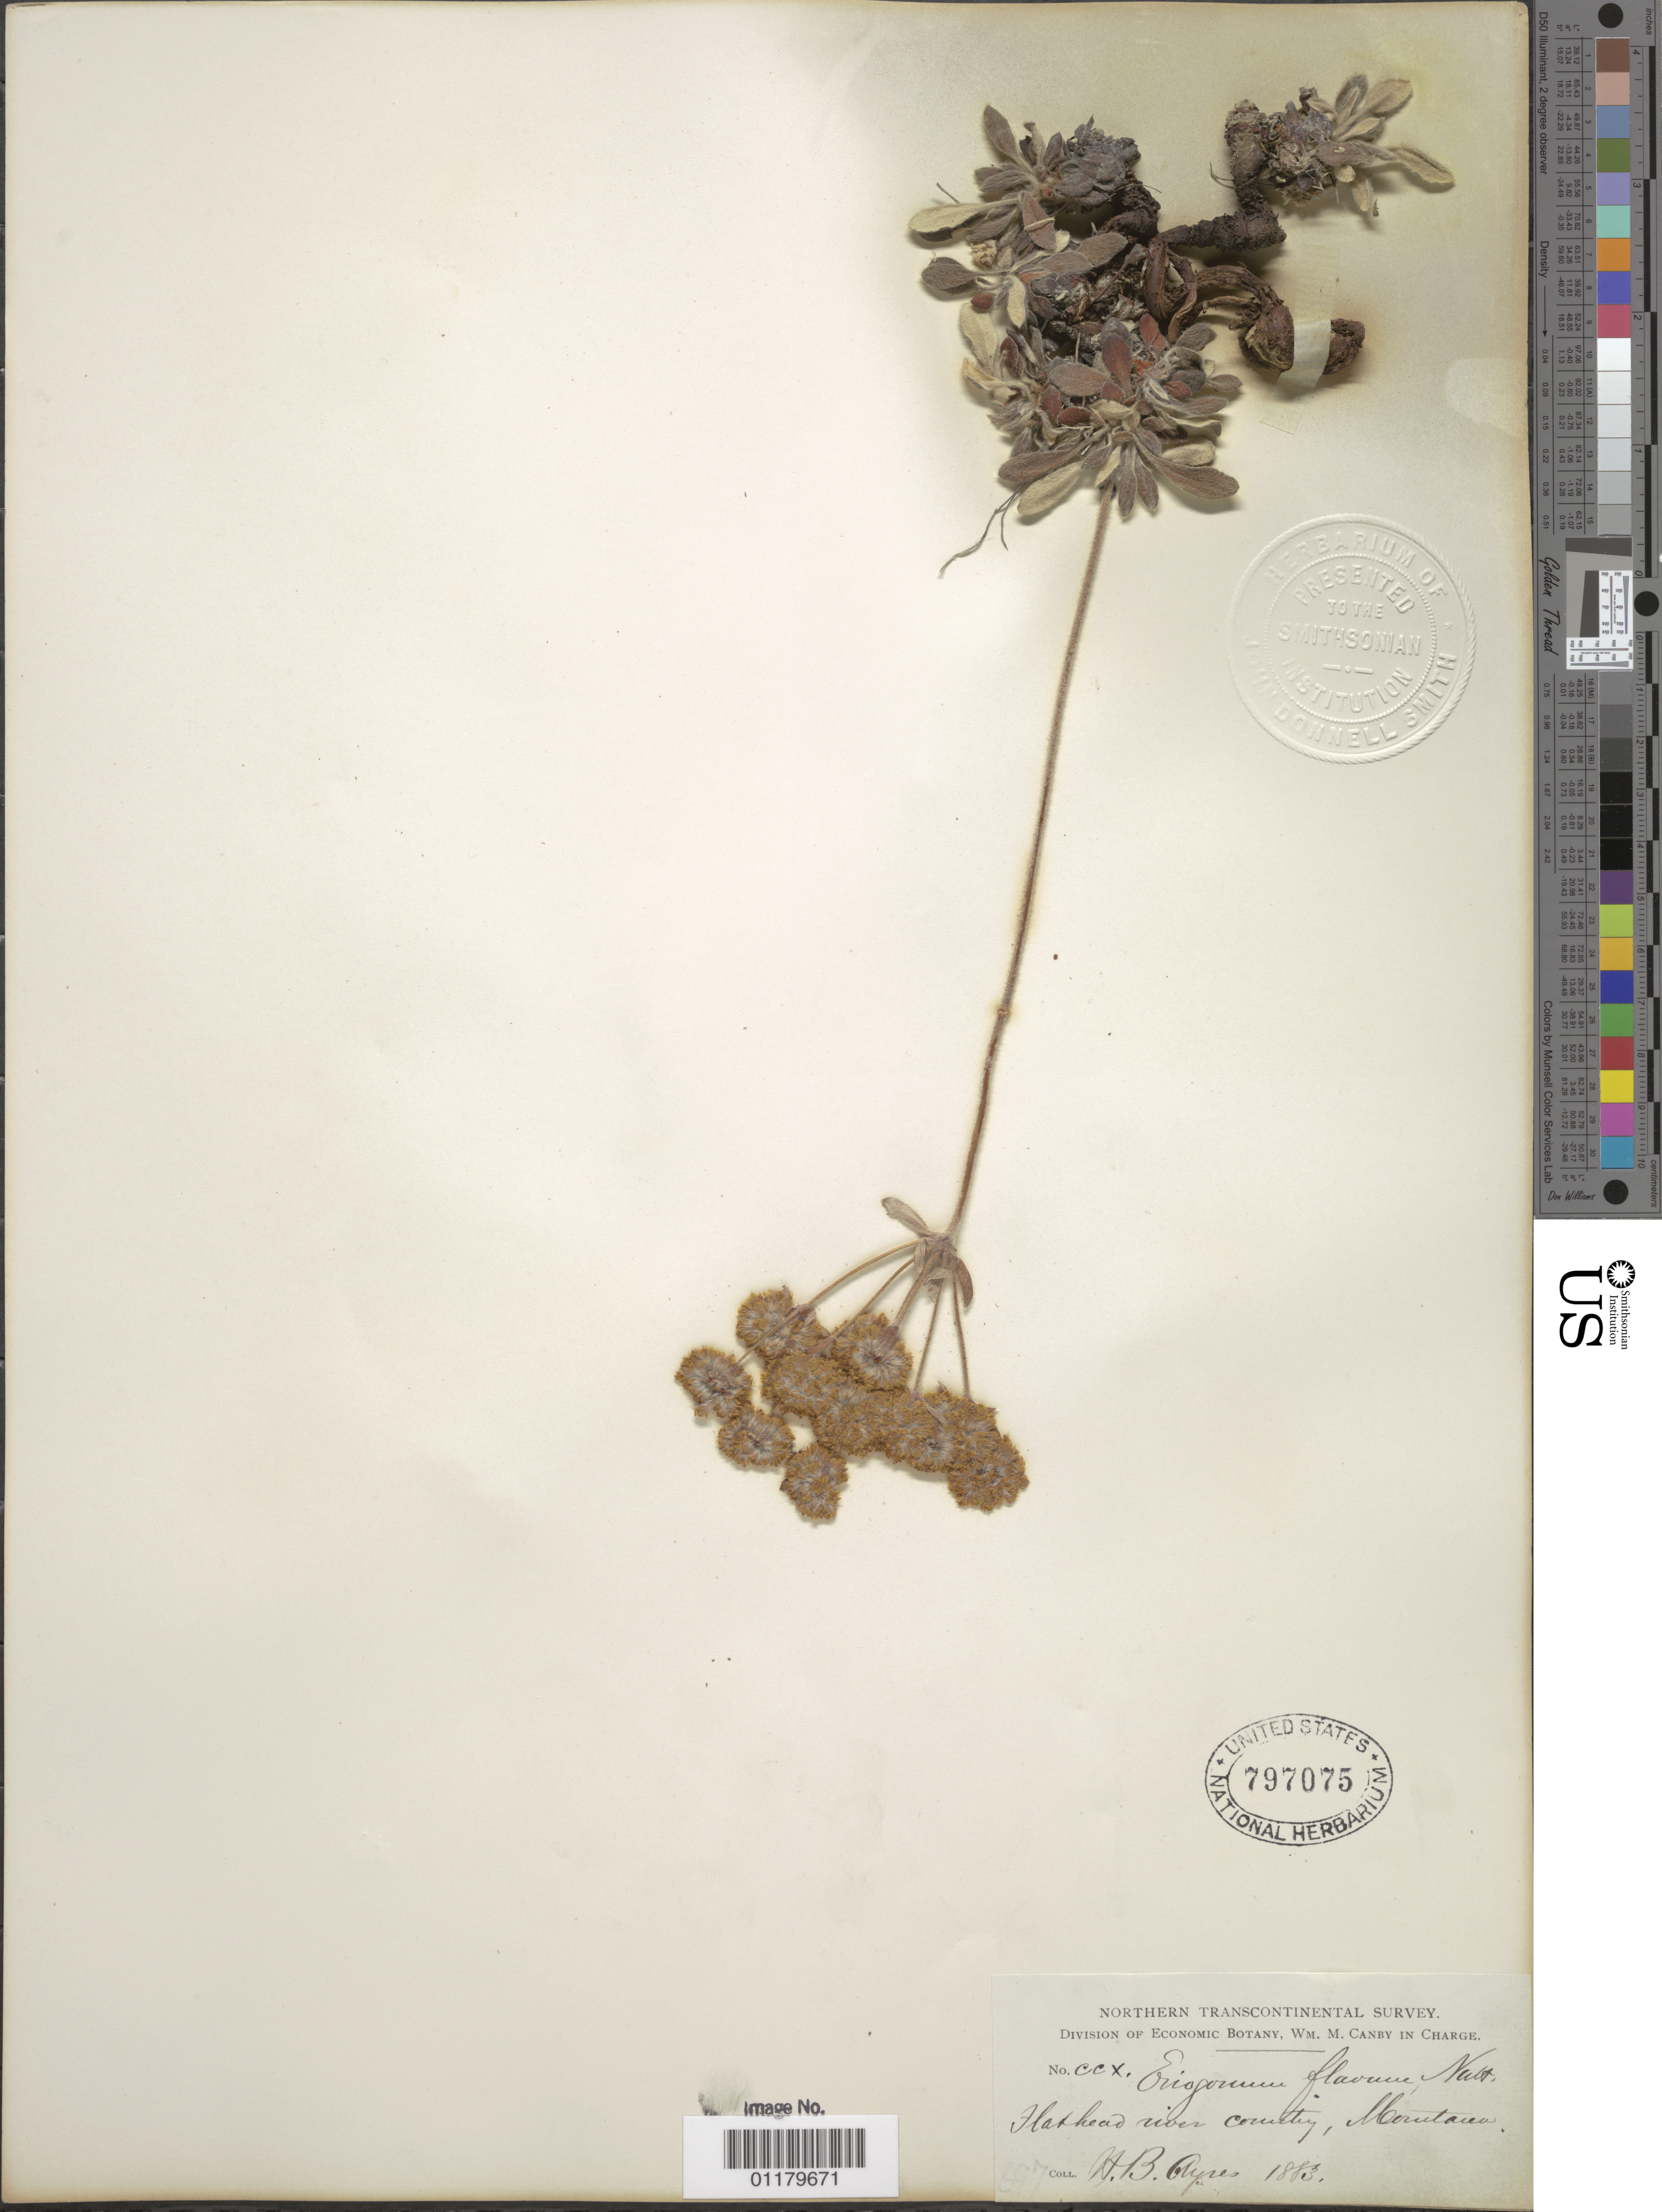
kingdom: Plantae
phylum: Tracheophyta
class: Magnoliopsida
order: Caryophyllales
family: Polygonaceae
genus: Eriogonum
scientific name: Eriogonum flavum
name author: Nutt. ex Benth.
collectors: H. Ayres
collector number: CCX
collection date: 1883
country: United States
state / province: Montana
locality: Flat head River County.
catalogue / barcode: US 797075